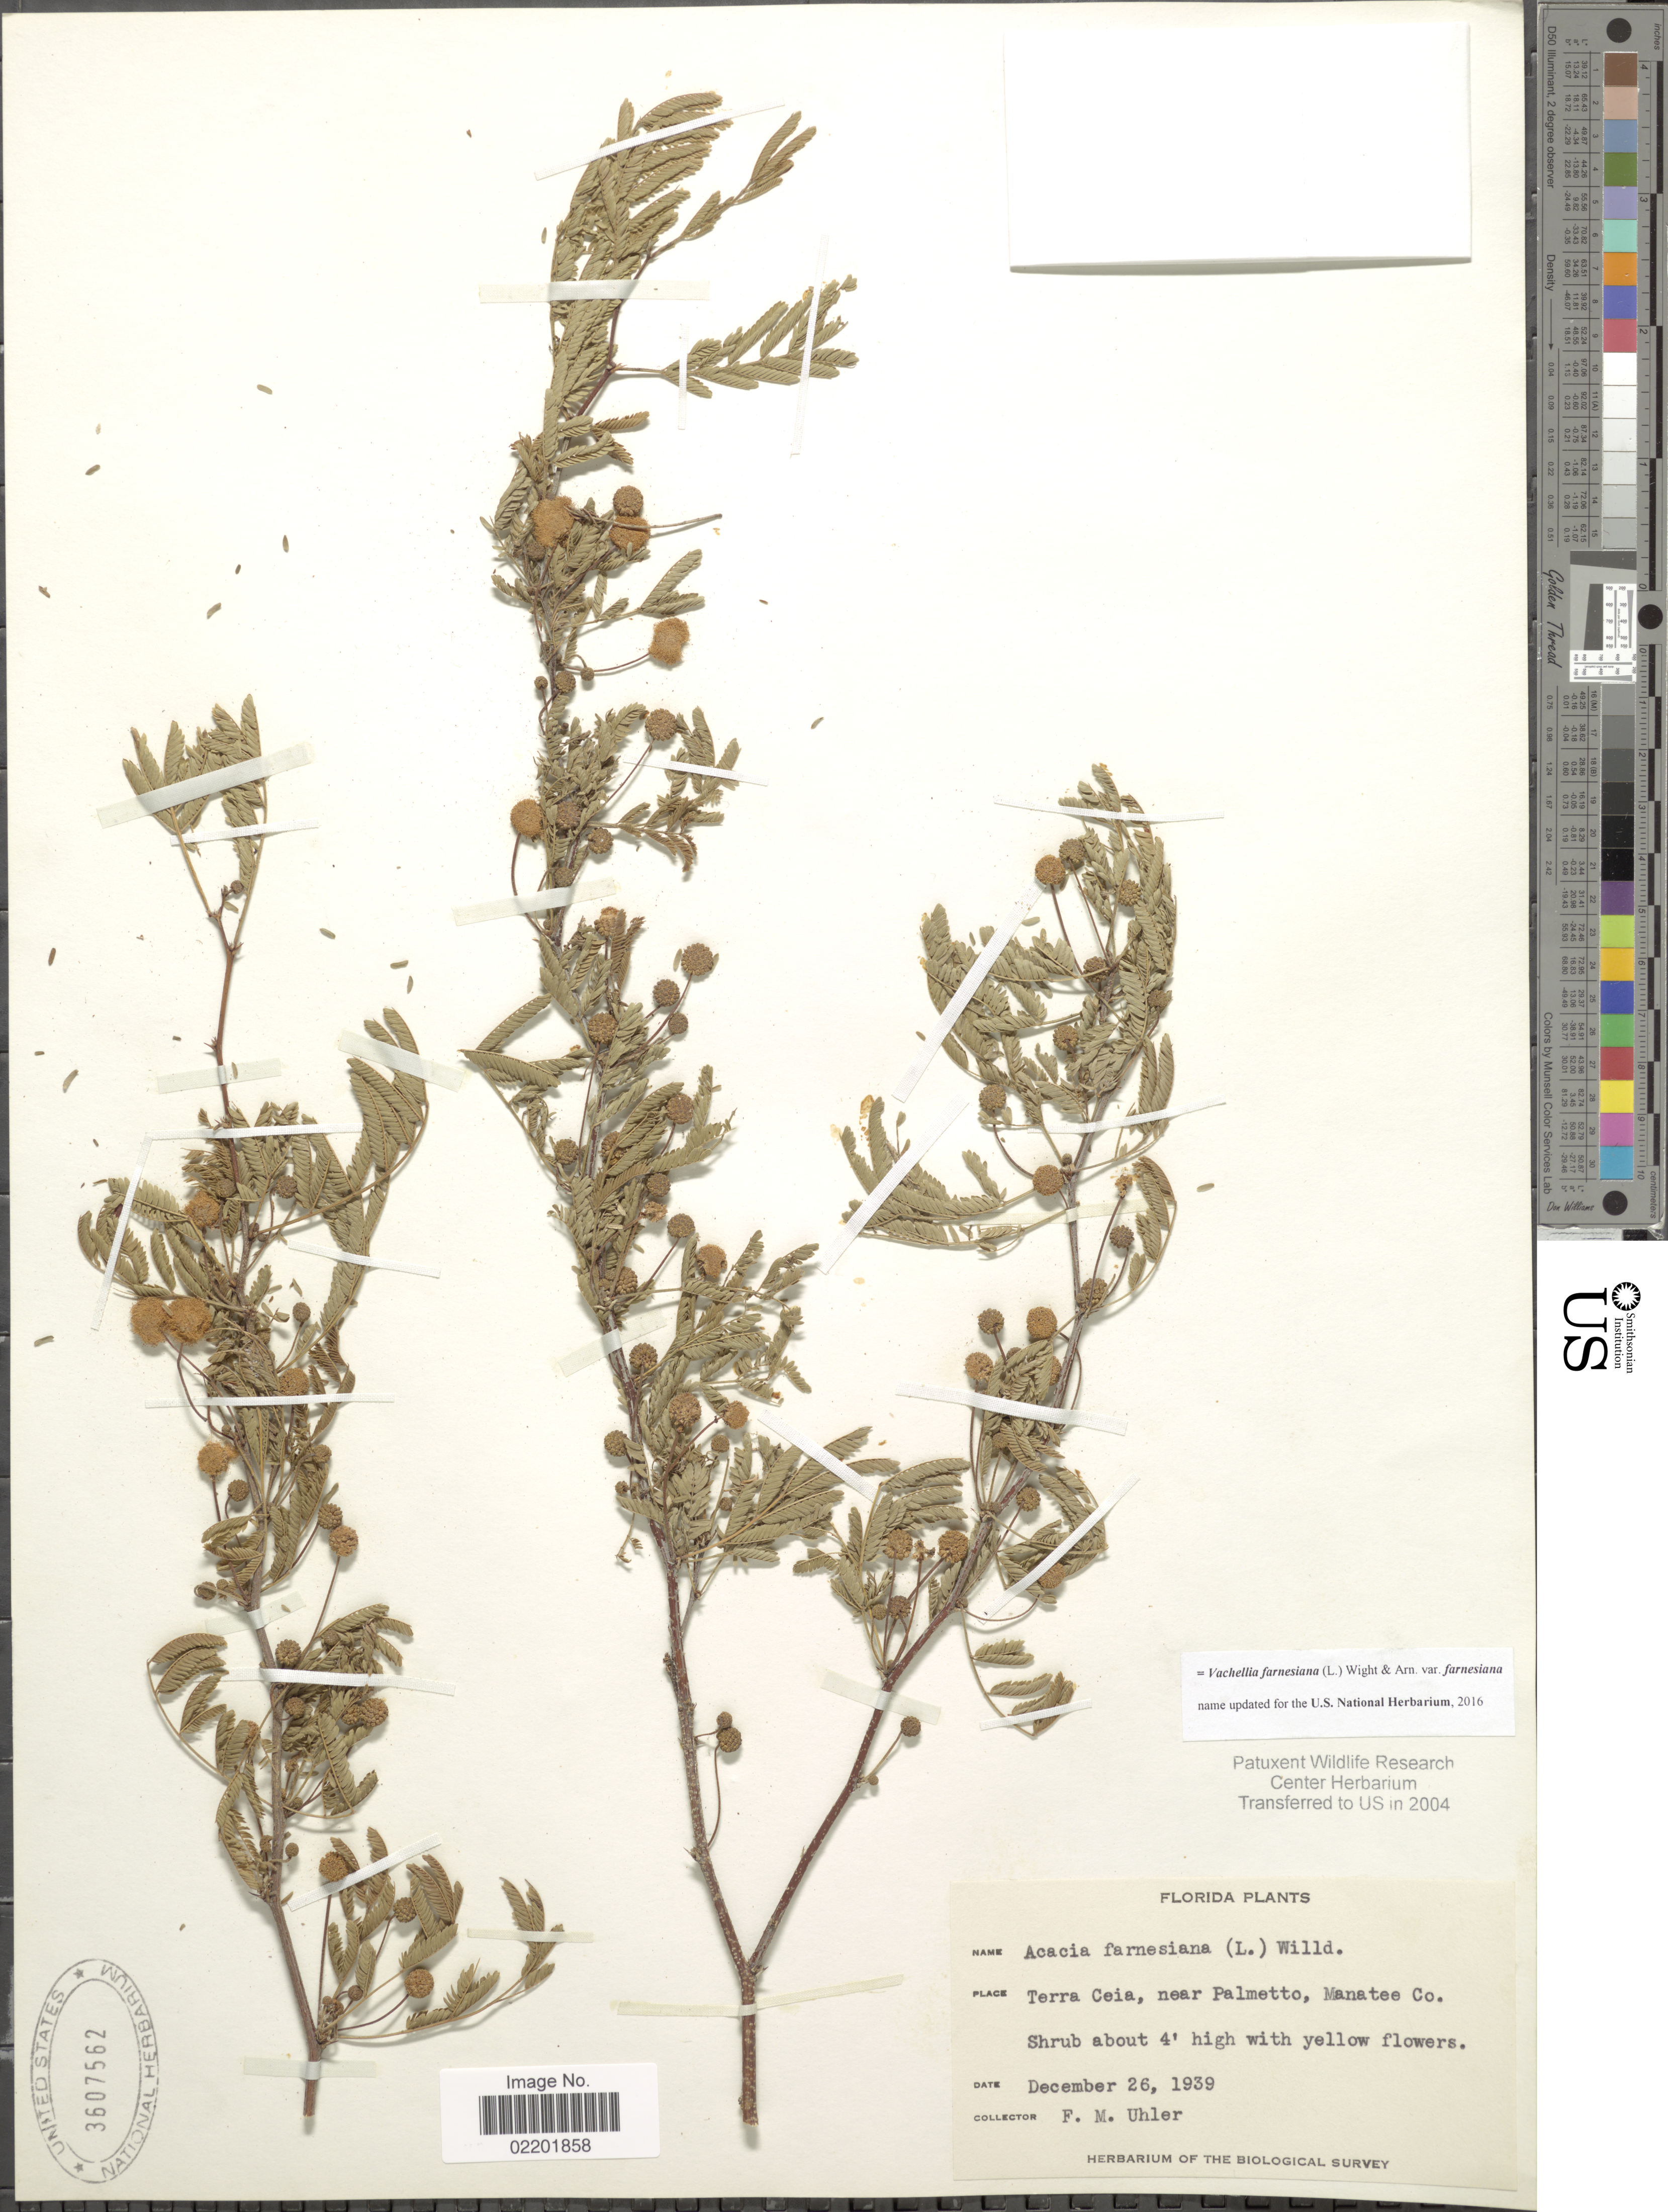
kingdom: Plantae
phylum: Tracheophyta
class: Magnoliopsida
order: Fabales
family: Fabaceae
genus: Vachellia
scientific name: Vachellia farnesiana var. farnesiana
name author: (L.) Wight & Arn.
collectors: F. M. Uhler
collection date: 1939-12-26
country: United States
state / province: Florida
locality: Terra Ceia, near Palmetto, Manatee Co.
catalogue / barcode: US 3607562